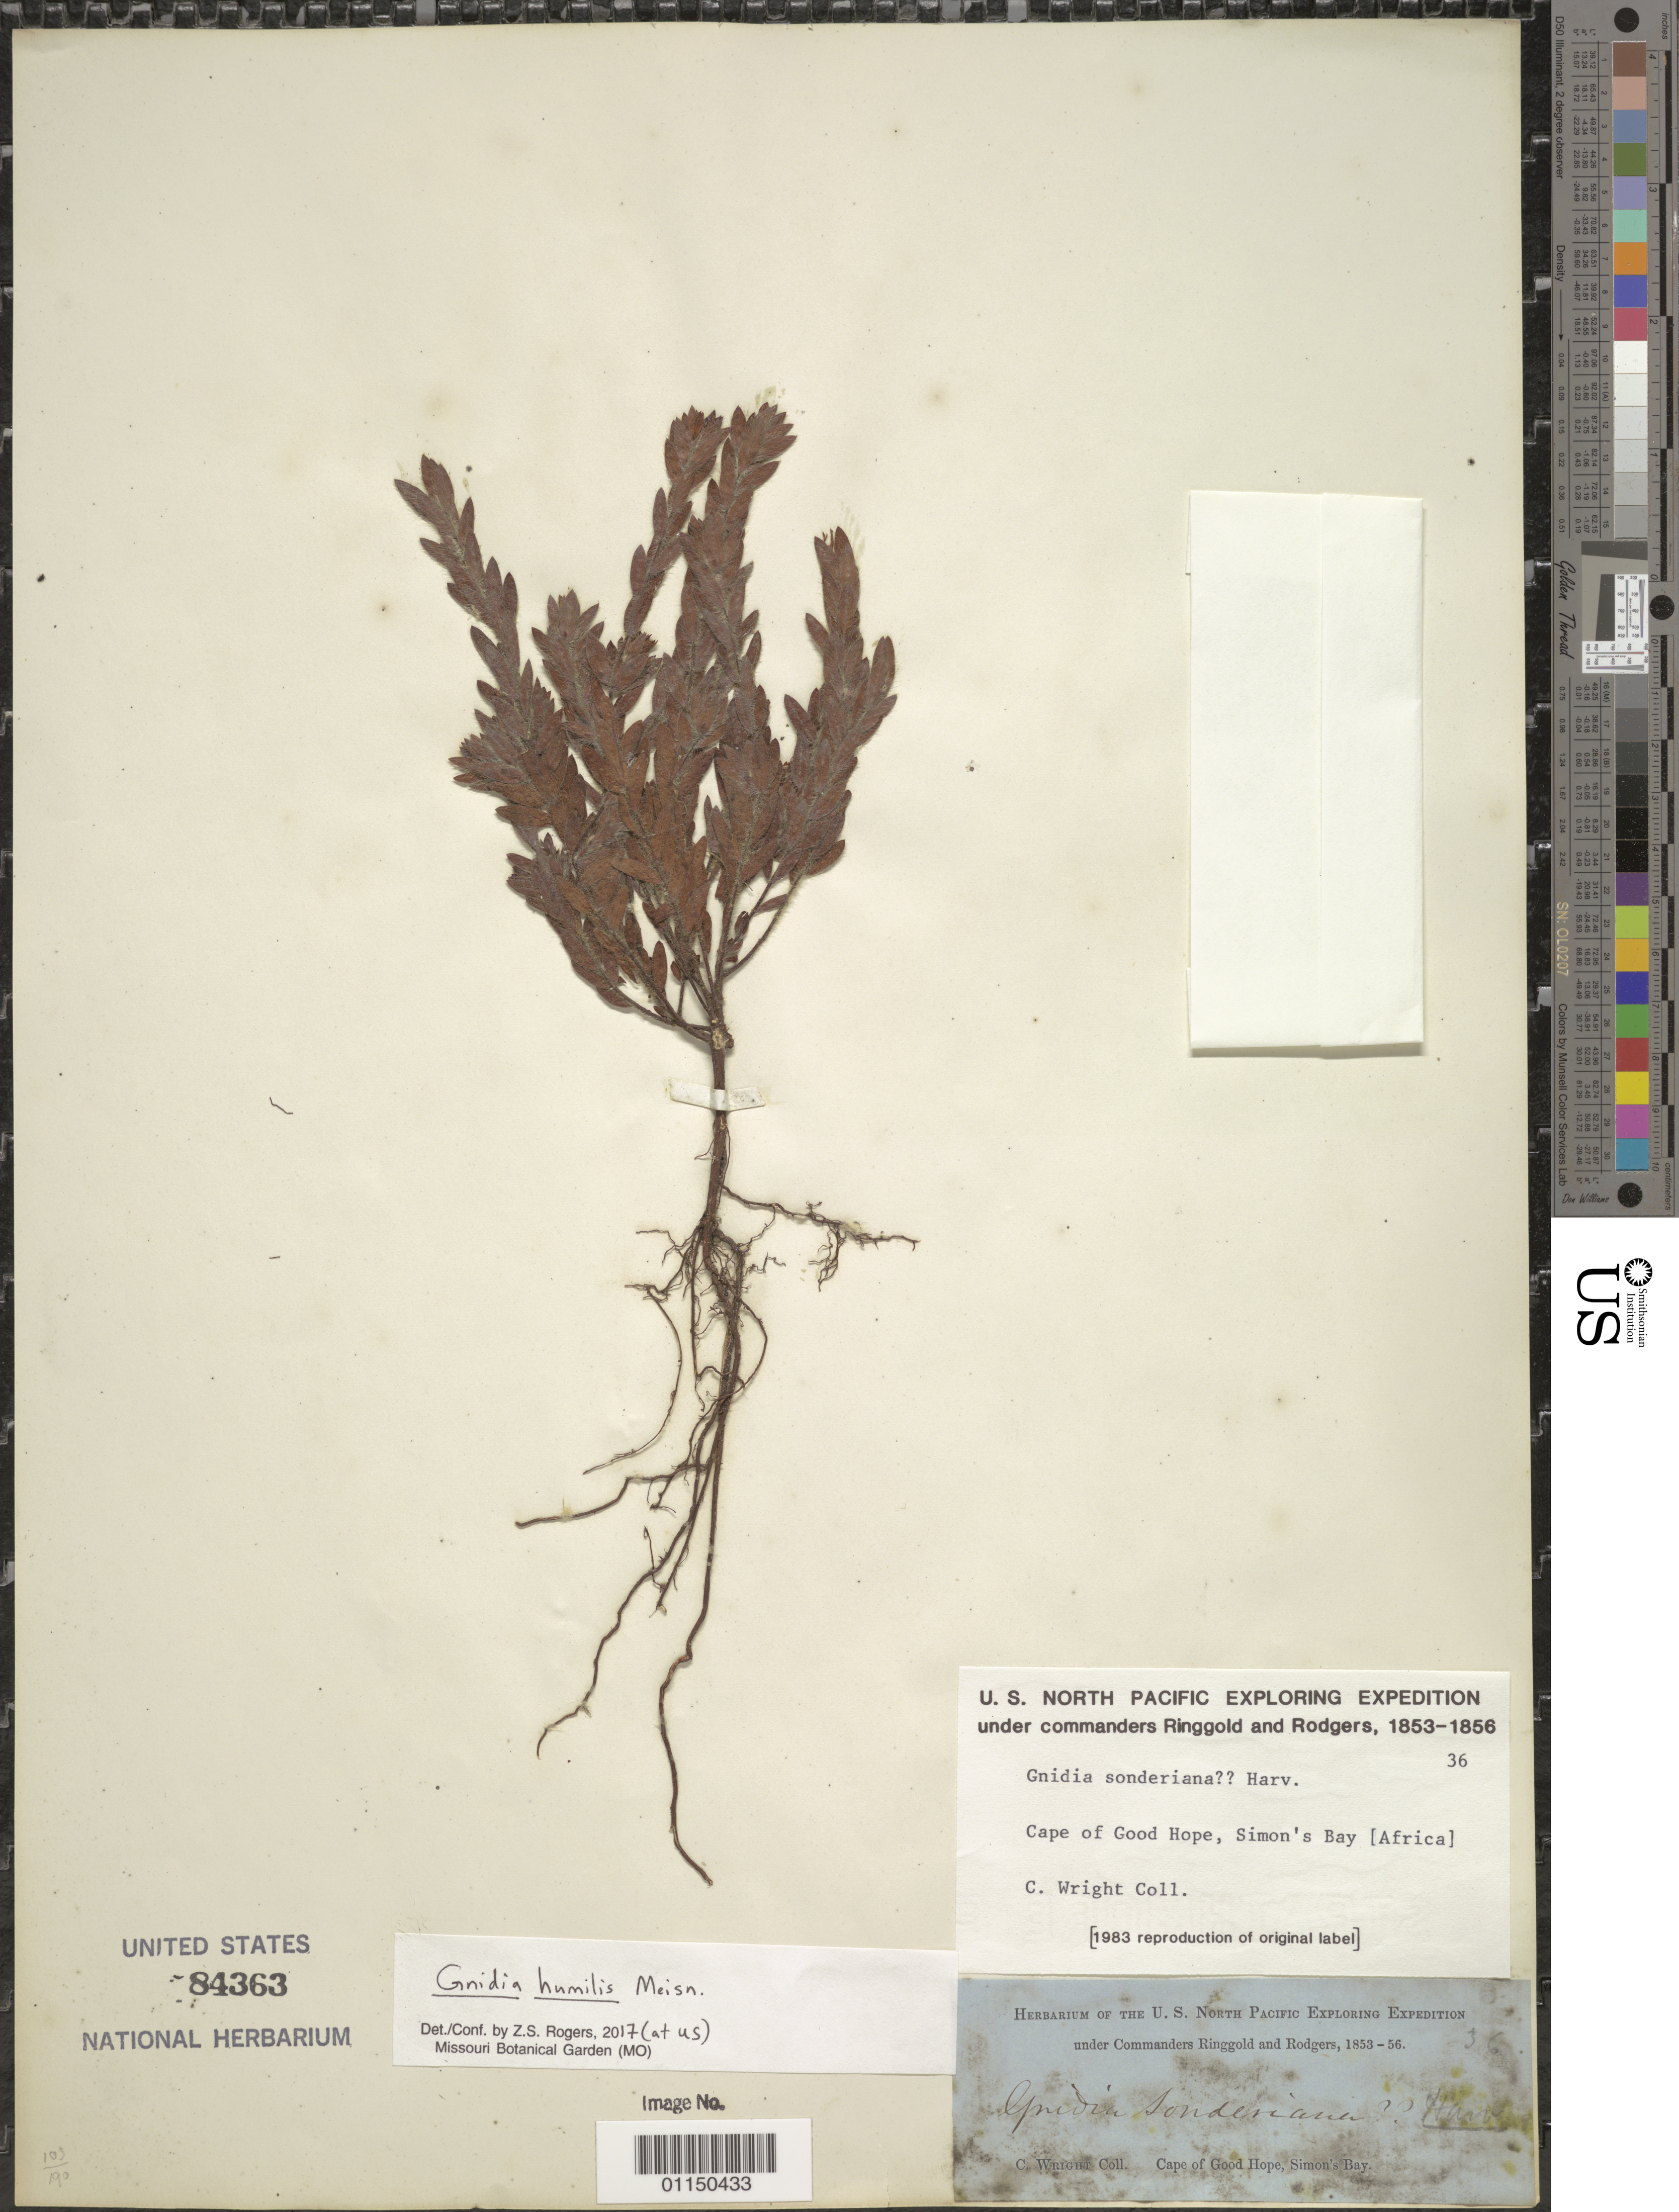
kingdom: Plantae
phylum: Tracheophyta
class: Magnoliopsida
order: Malvales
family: Thymelaeaceae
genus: Gnidia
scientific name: Gnidia humilis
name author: Meisner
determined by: Rogers, Z. S.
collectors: C. Wright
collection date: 1853/1856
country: South Africa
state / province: Western Cape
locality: Cape of Good Hope, Simon's Bay.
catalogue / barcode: US 84363